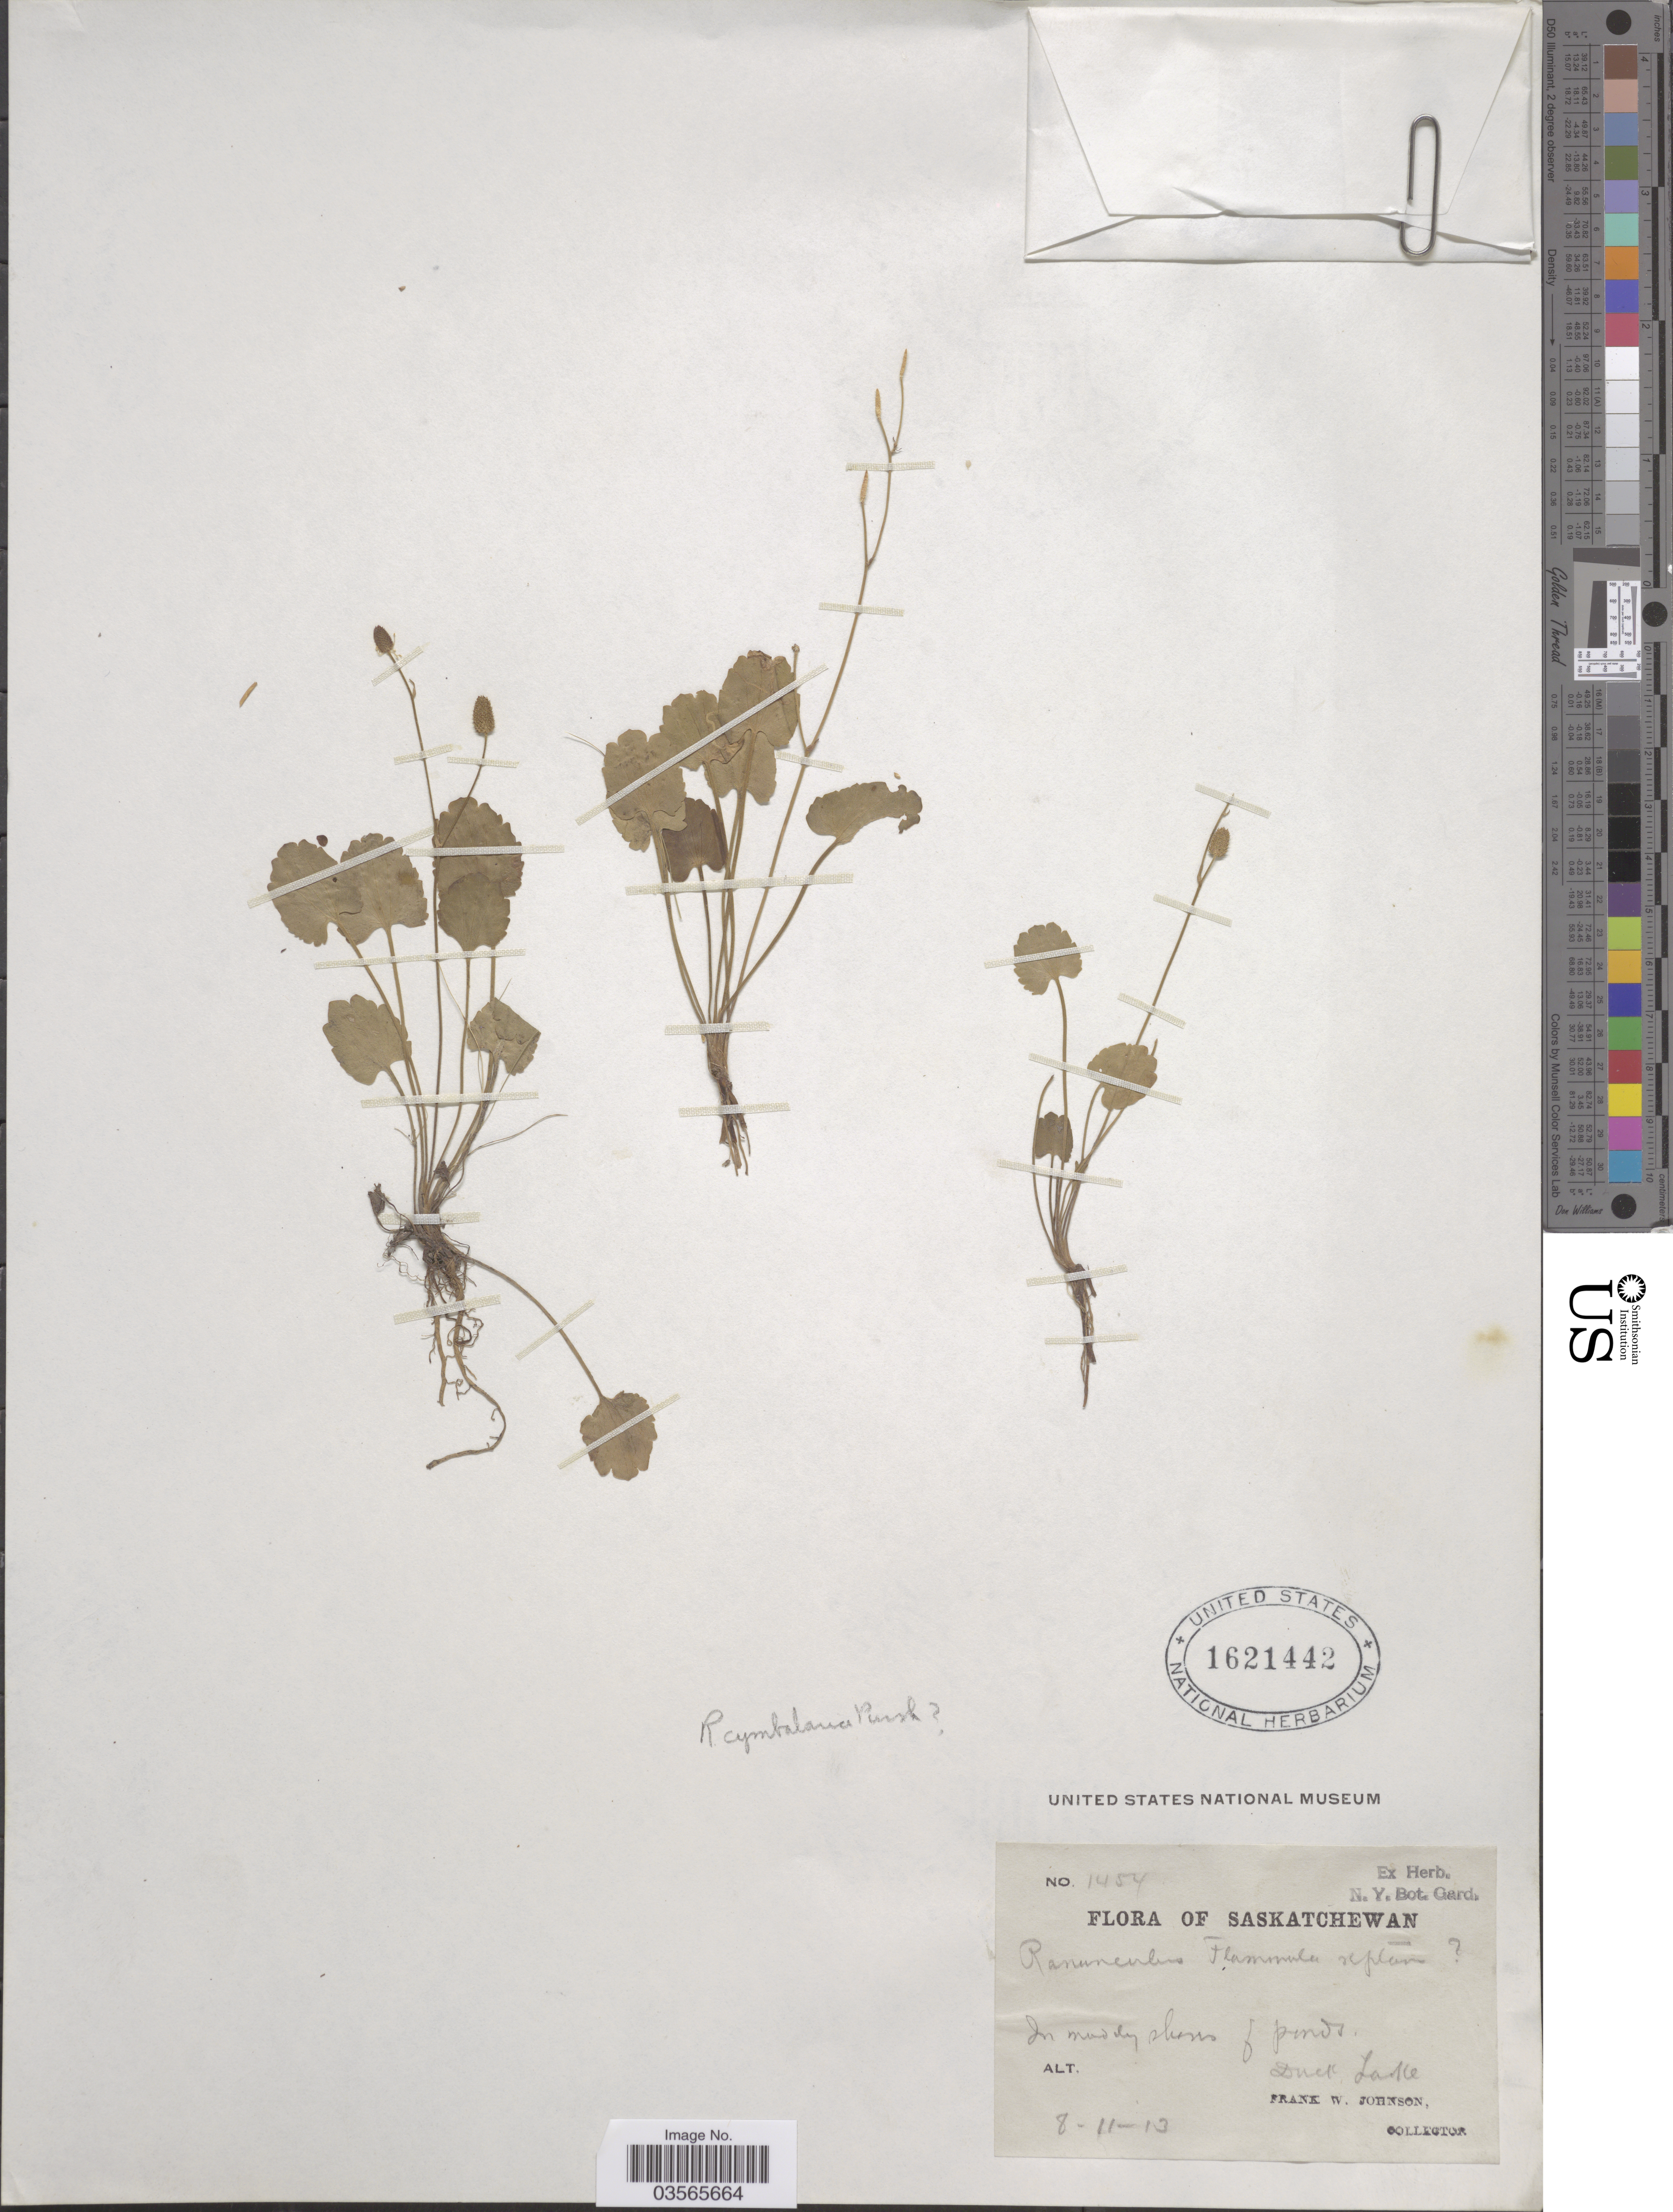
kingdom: Plantae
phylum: Tracheophyta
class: Magnoliopsida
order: Ranunculales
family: Ranunculaceae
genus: Halerpestes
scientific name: Halerpestes cymbalaria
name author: (Pursh) Greene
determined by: Strong, M. T., (US), Smithsonian Institution - National Museum of Natural History (UNITED STATES)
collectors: F. W. Johnson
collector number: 1454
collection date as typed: Transcribed d/m/y: 8/11/13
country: Canada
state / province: Saskatchewan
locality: In muddy shores f ponds. Duck Lake.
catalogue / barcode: US 1621442